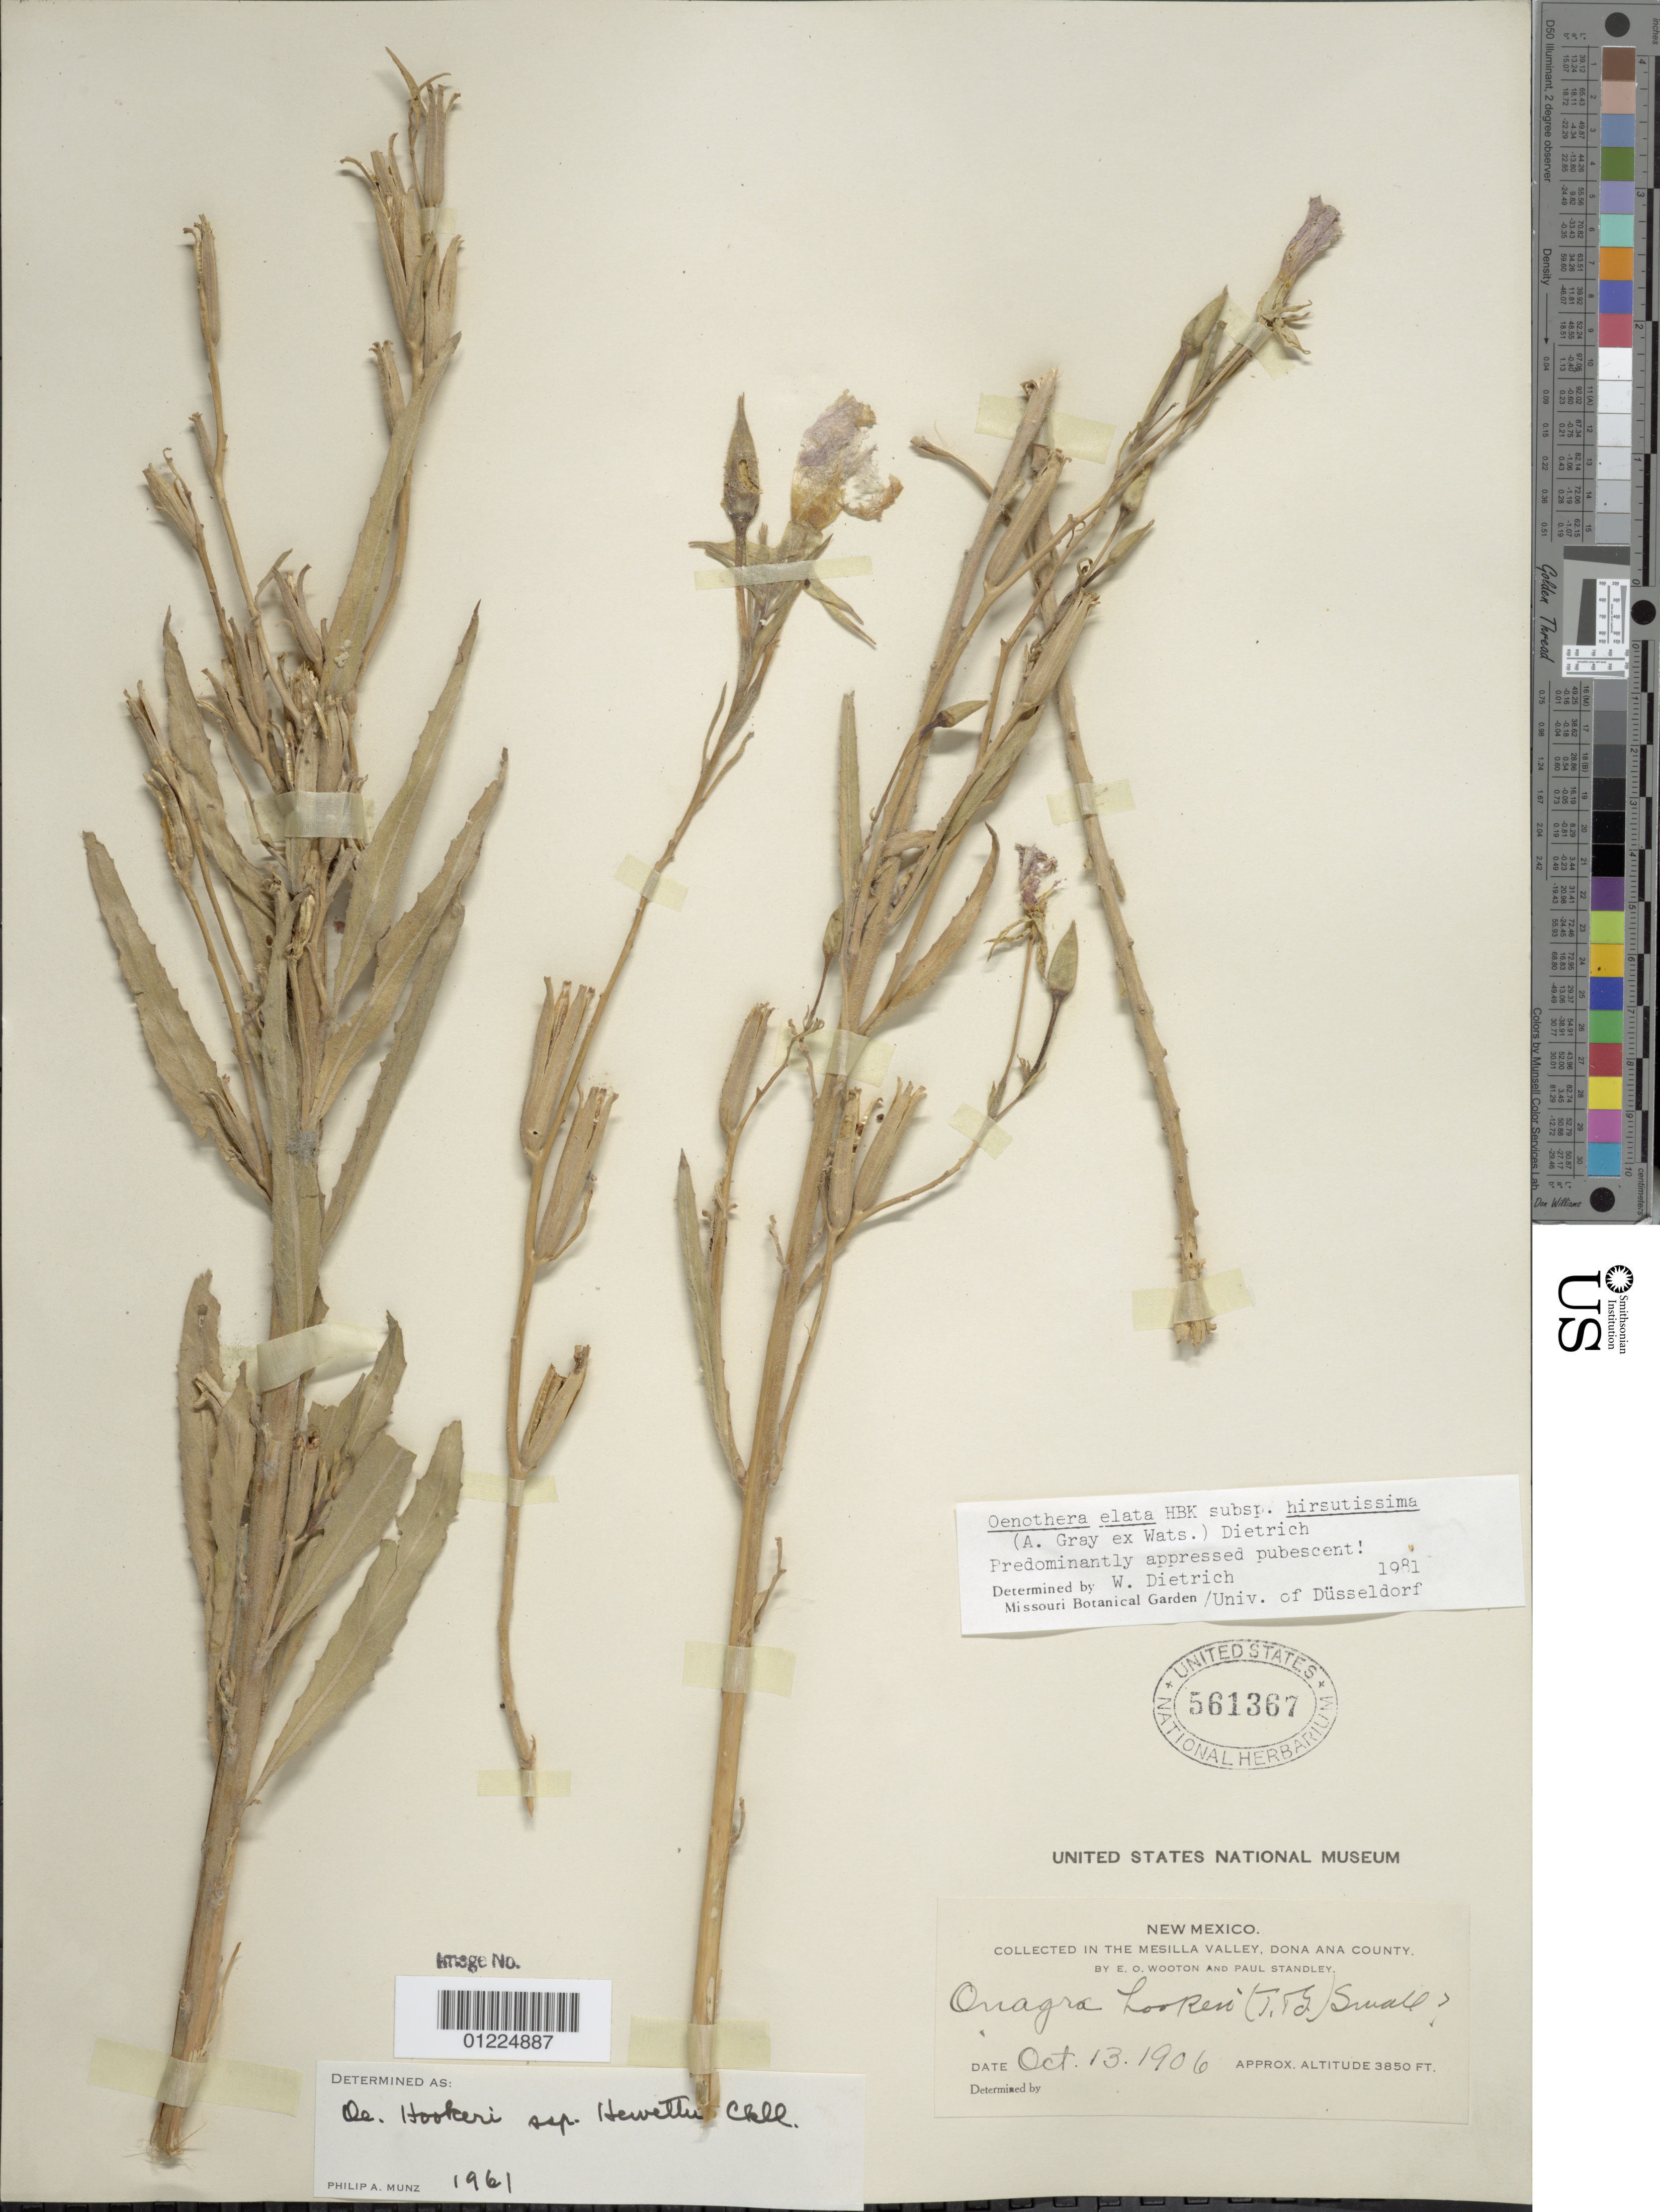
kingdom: Plantae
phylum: Tracheophyta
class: Magnoliopsida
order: Myrtales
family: Onagraceae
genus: Oenothera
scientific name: Oenothera elata subsp. hirsutissima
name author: (A. Gray ex S. Watson) W. Dietr.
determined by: Dietrich, W.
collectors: E. O. Wooton & P. C. Standley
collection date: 1906-10-13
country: United States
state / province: New Mexico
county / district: Dona Ana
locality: Mesilla Valley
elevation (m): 1173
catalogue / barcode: US 561367